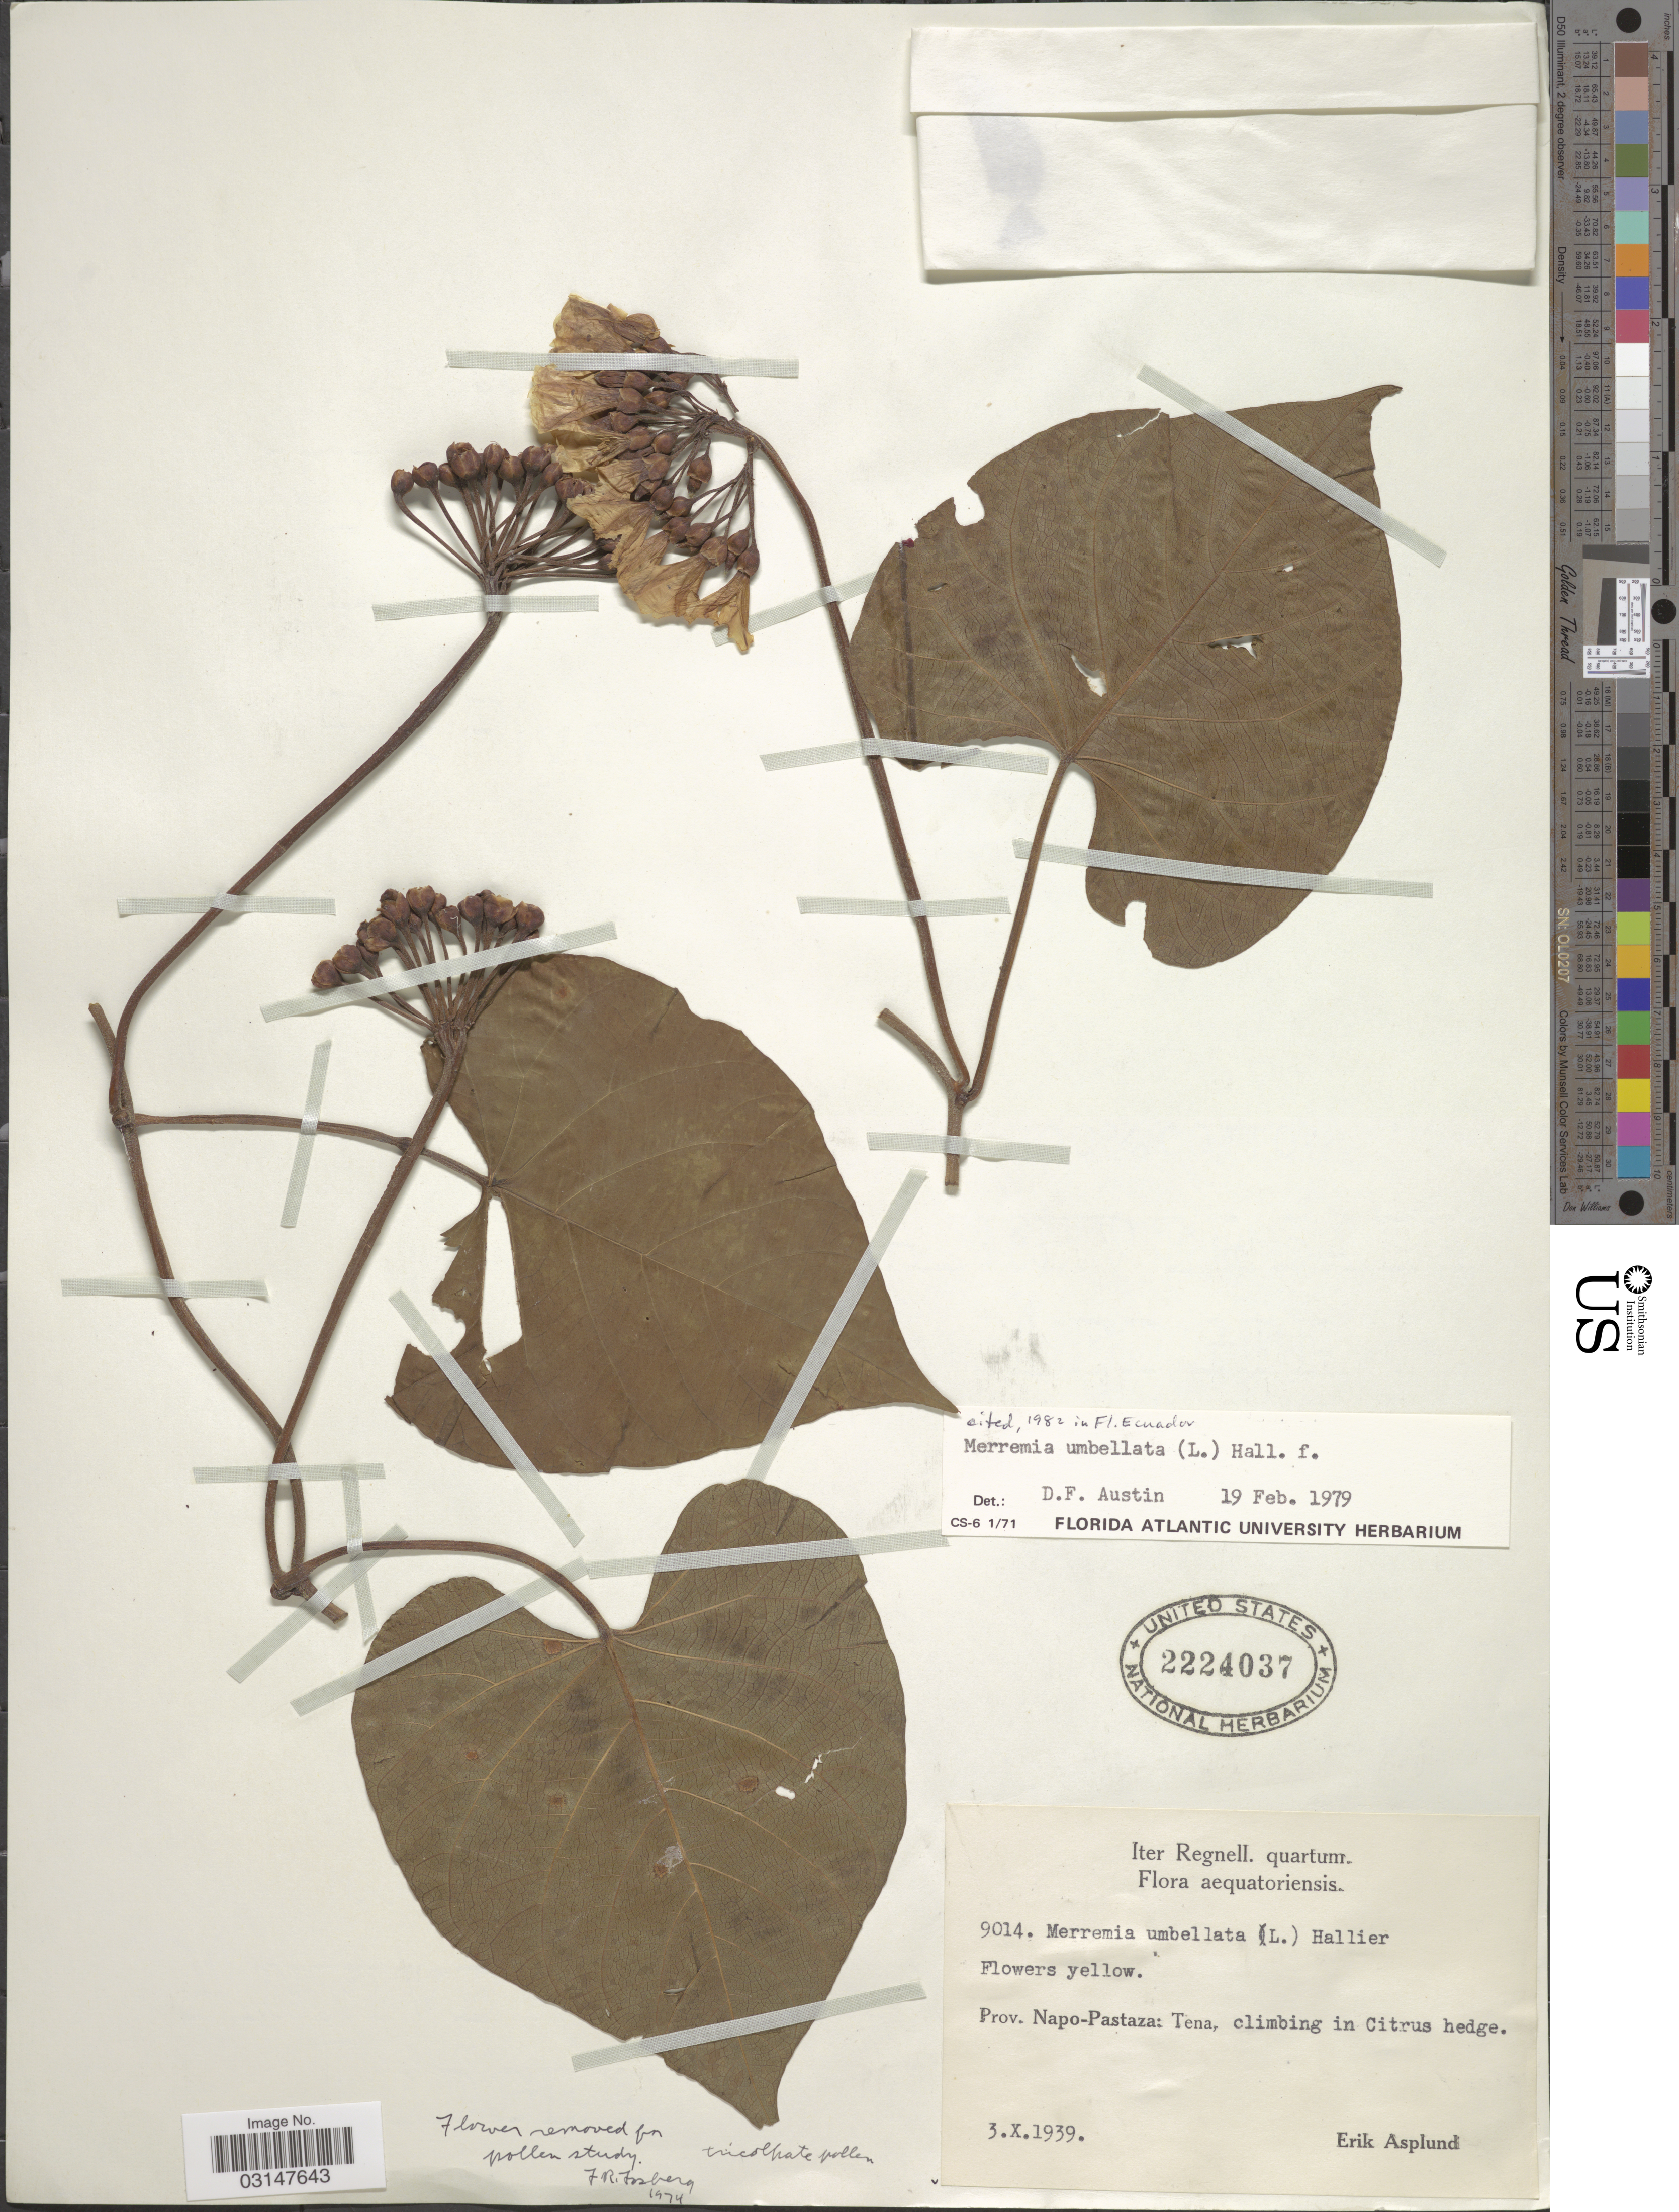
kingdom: Plantae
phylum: Tracheophyta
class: Magnoliopsida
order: Solanales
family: Convolvulaceae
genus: Camonea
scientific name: Camonea umbellata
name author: (L.) A. R. Simões & Staples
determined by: Strong, Mark T., (BOT), Smithsonian Institution - National Museum of Natural History (UNITED STATES)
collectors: E. Asplund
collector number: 9014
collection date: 1939-10-03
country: Ecuador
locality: Aequatoriensis, Prov. Napo-Pastaza: Tena.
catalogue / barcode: US 2224037